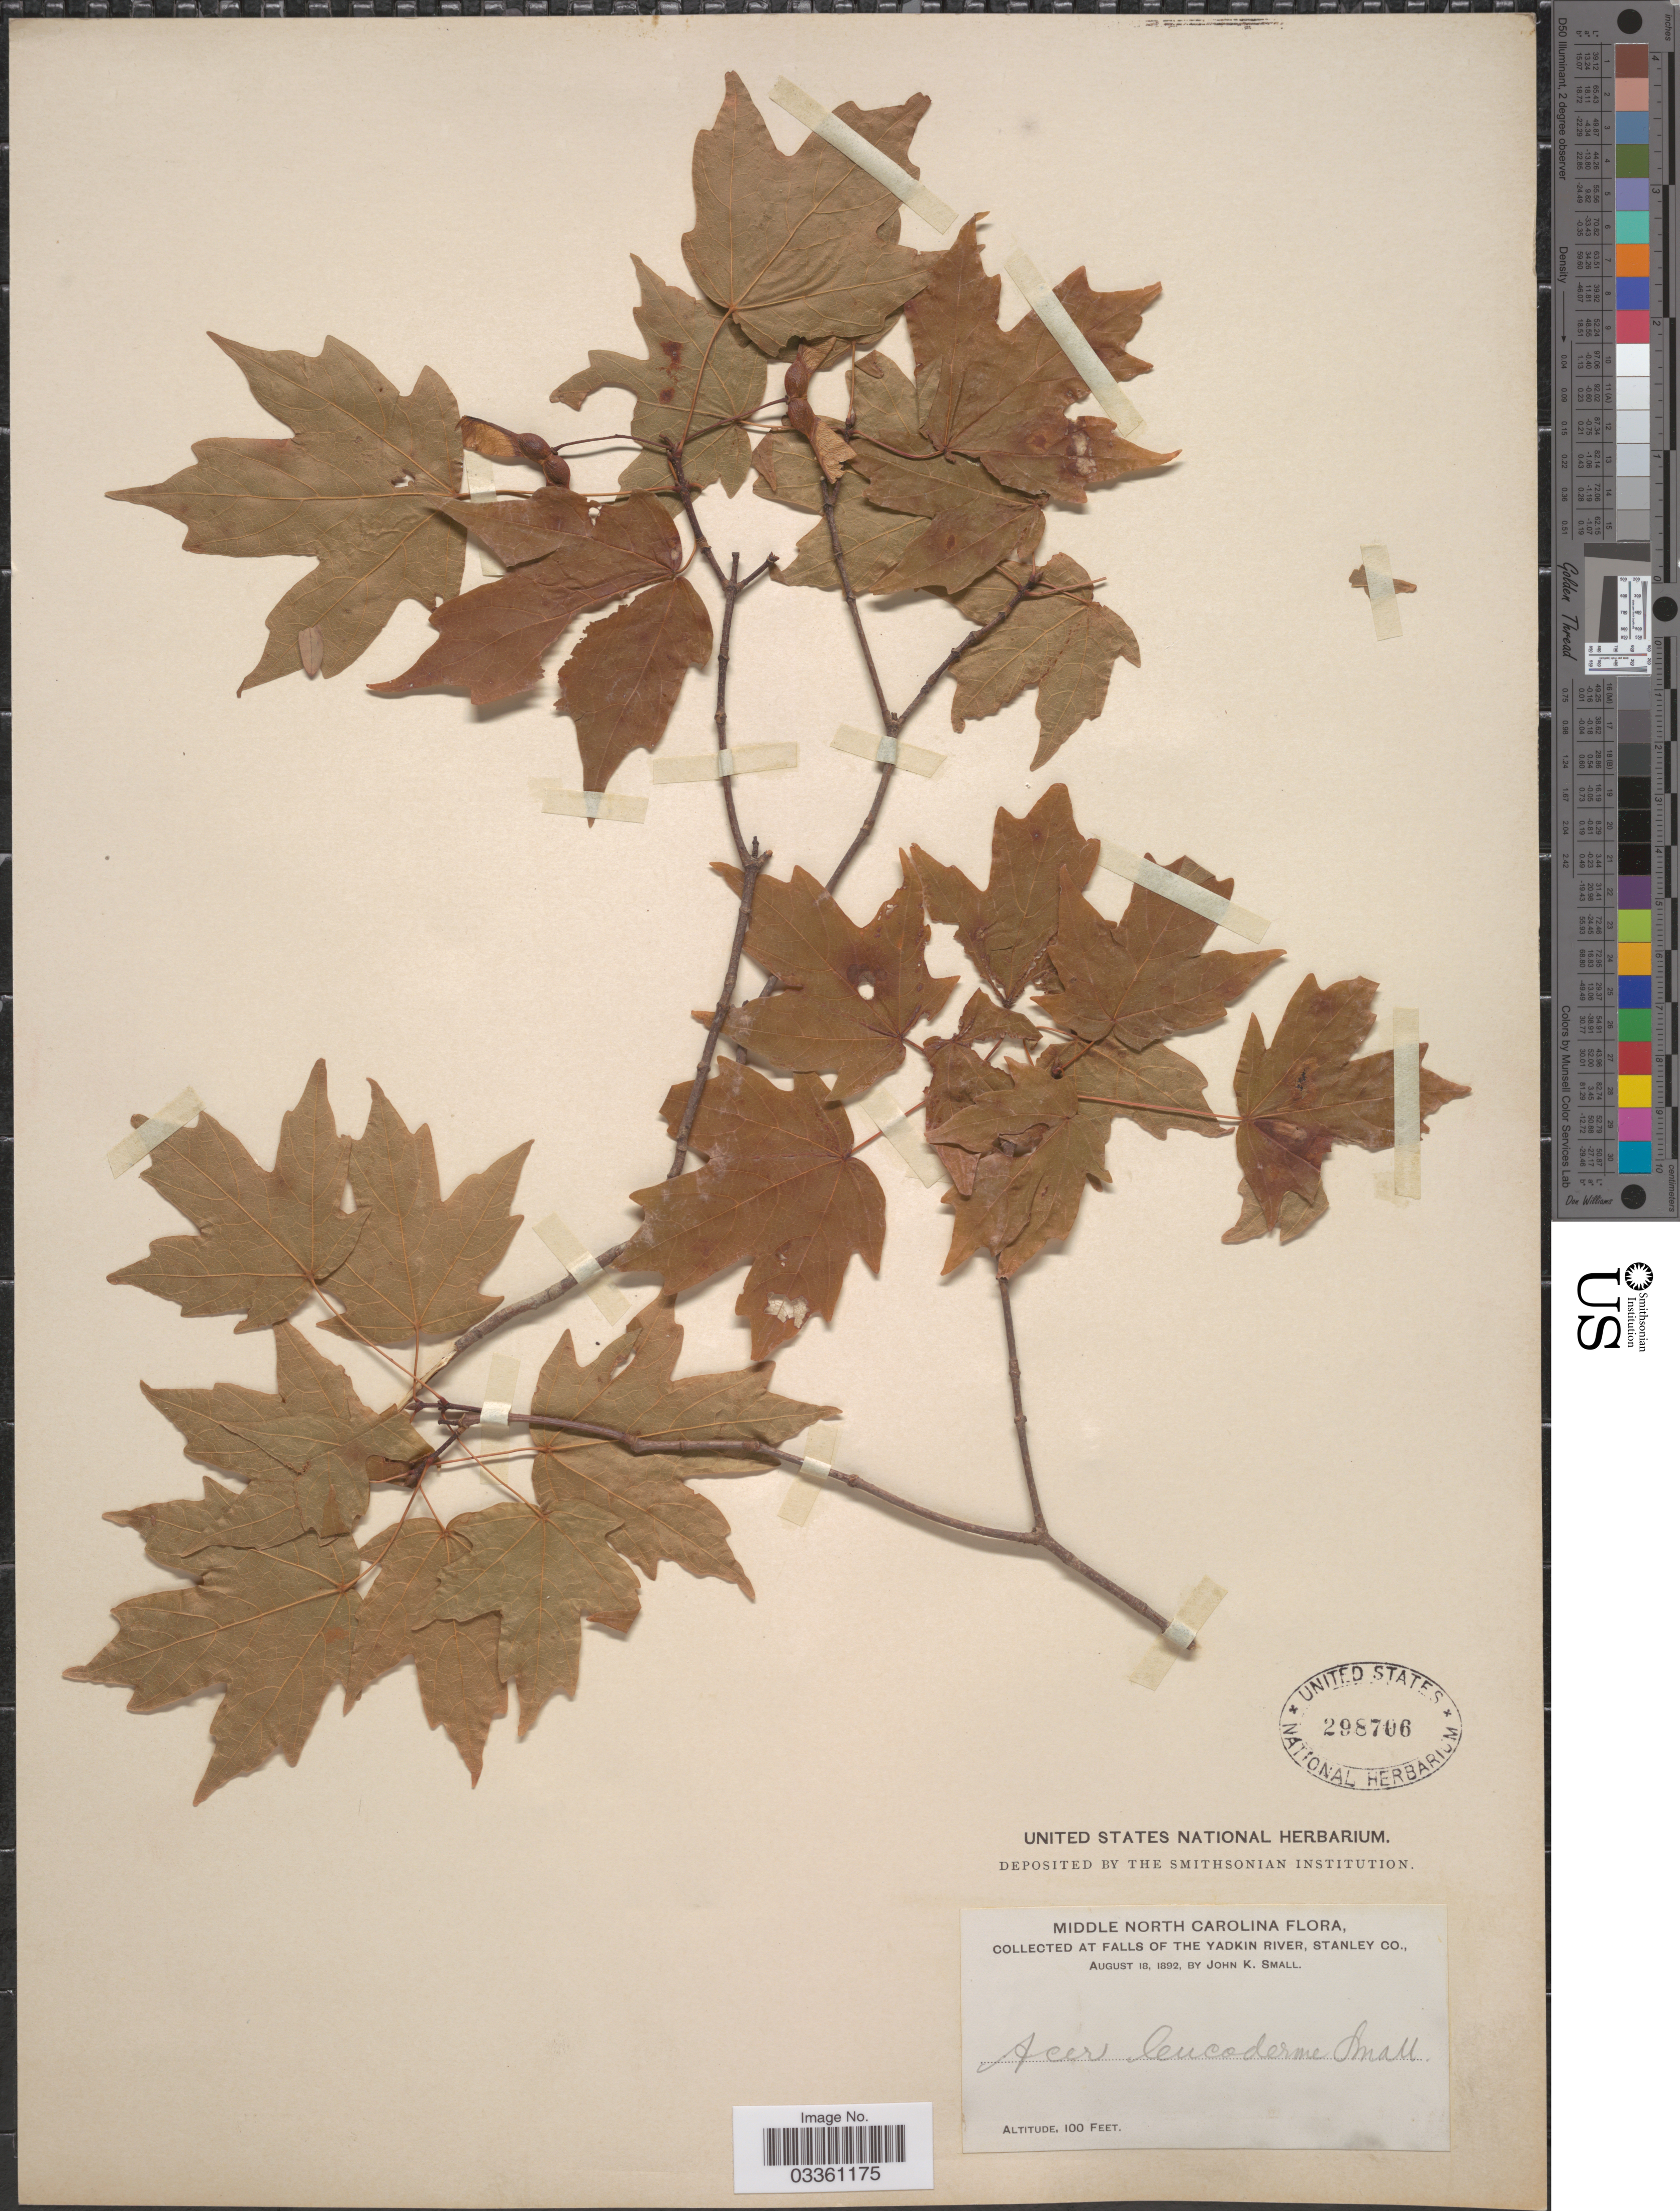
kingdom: Plantae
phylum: Tracheophyta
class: Magnoliopsida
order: Sapindales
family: Sapindaceae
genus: Acer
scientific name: Acer saccharum subsp. leucoderme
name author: (Small) Desmarais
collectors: J. K. Small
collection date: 1892-08-18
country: United States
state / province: North Carolina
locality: Middle North Carolina. At Falls of the Yadkin River, Stanley Co.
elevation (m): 30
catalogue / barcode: US 298706